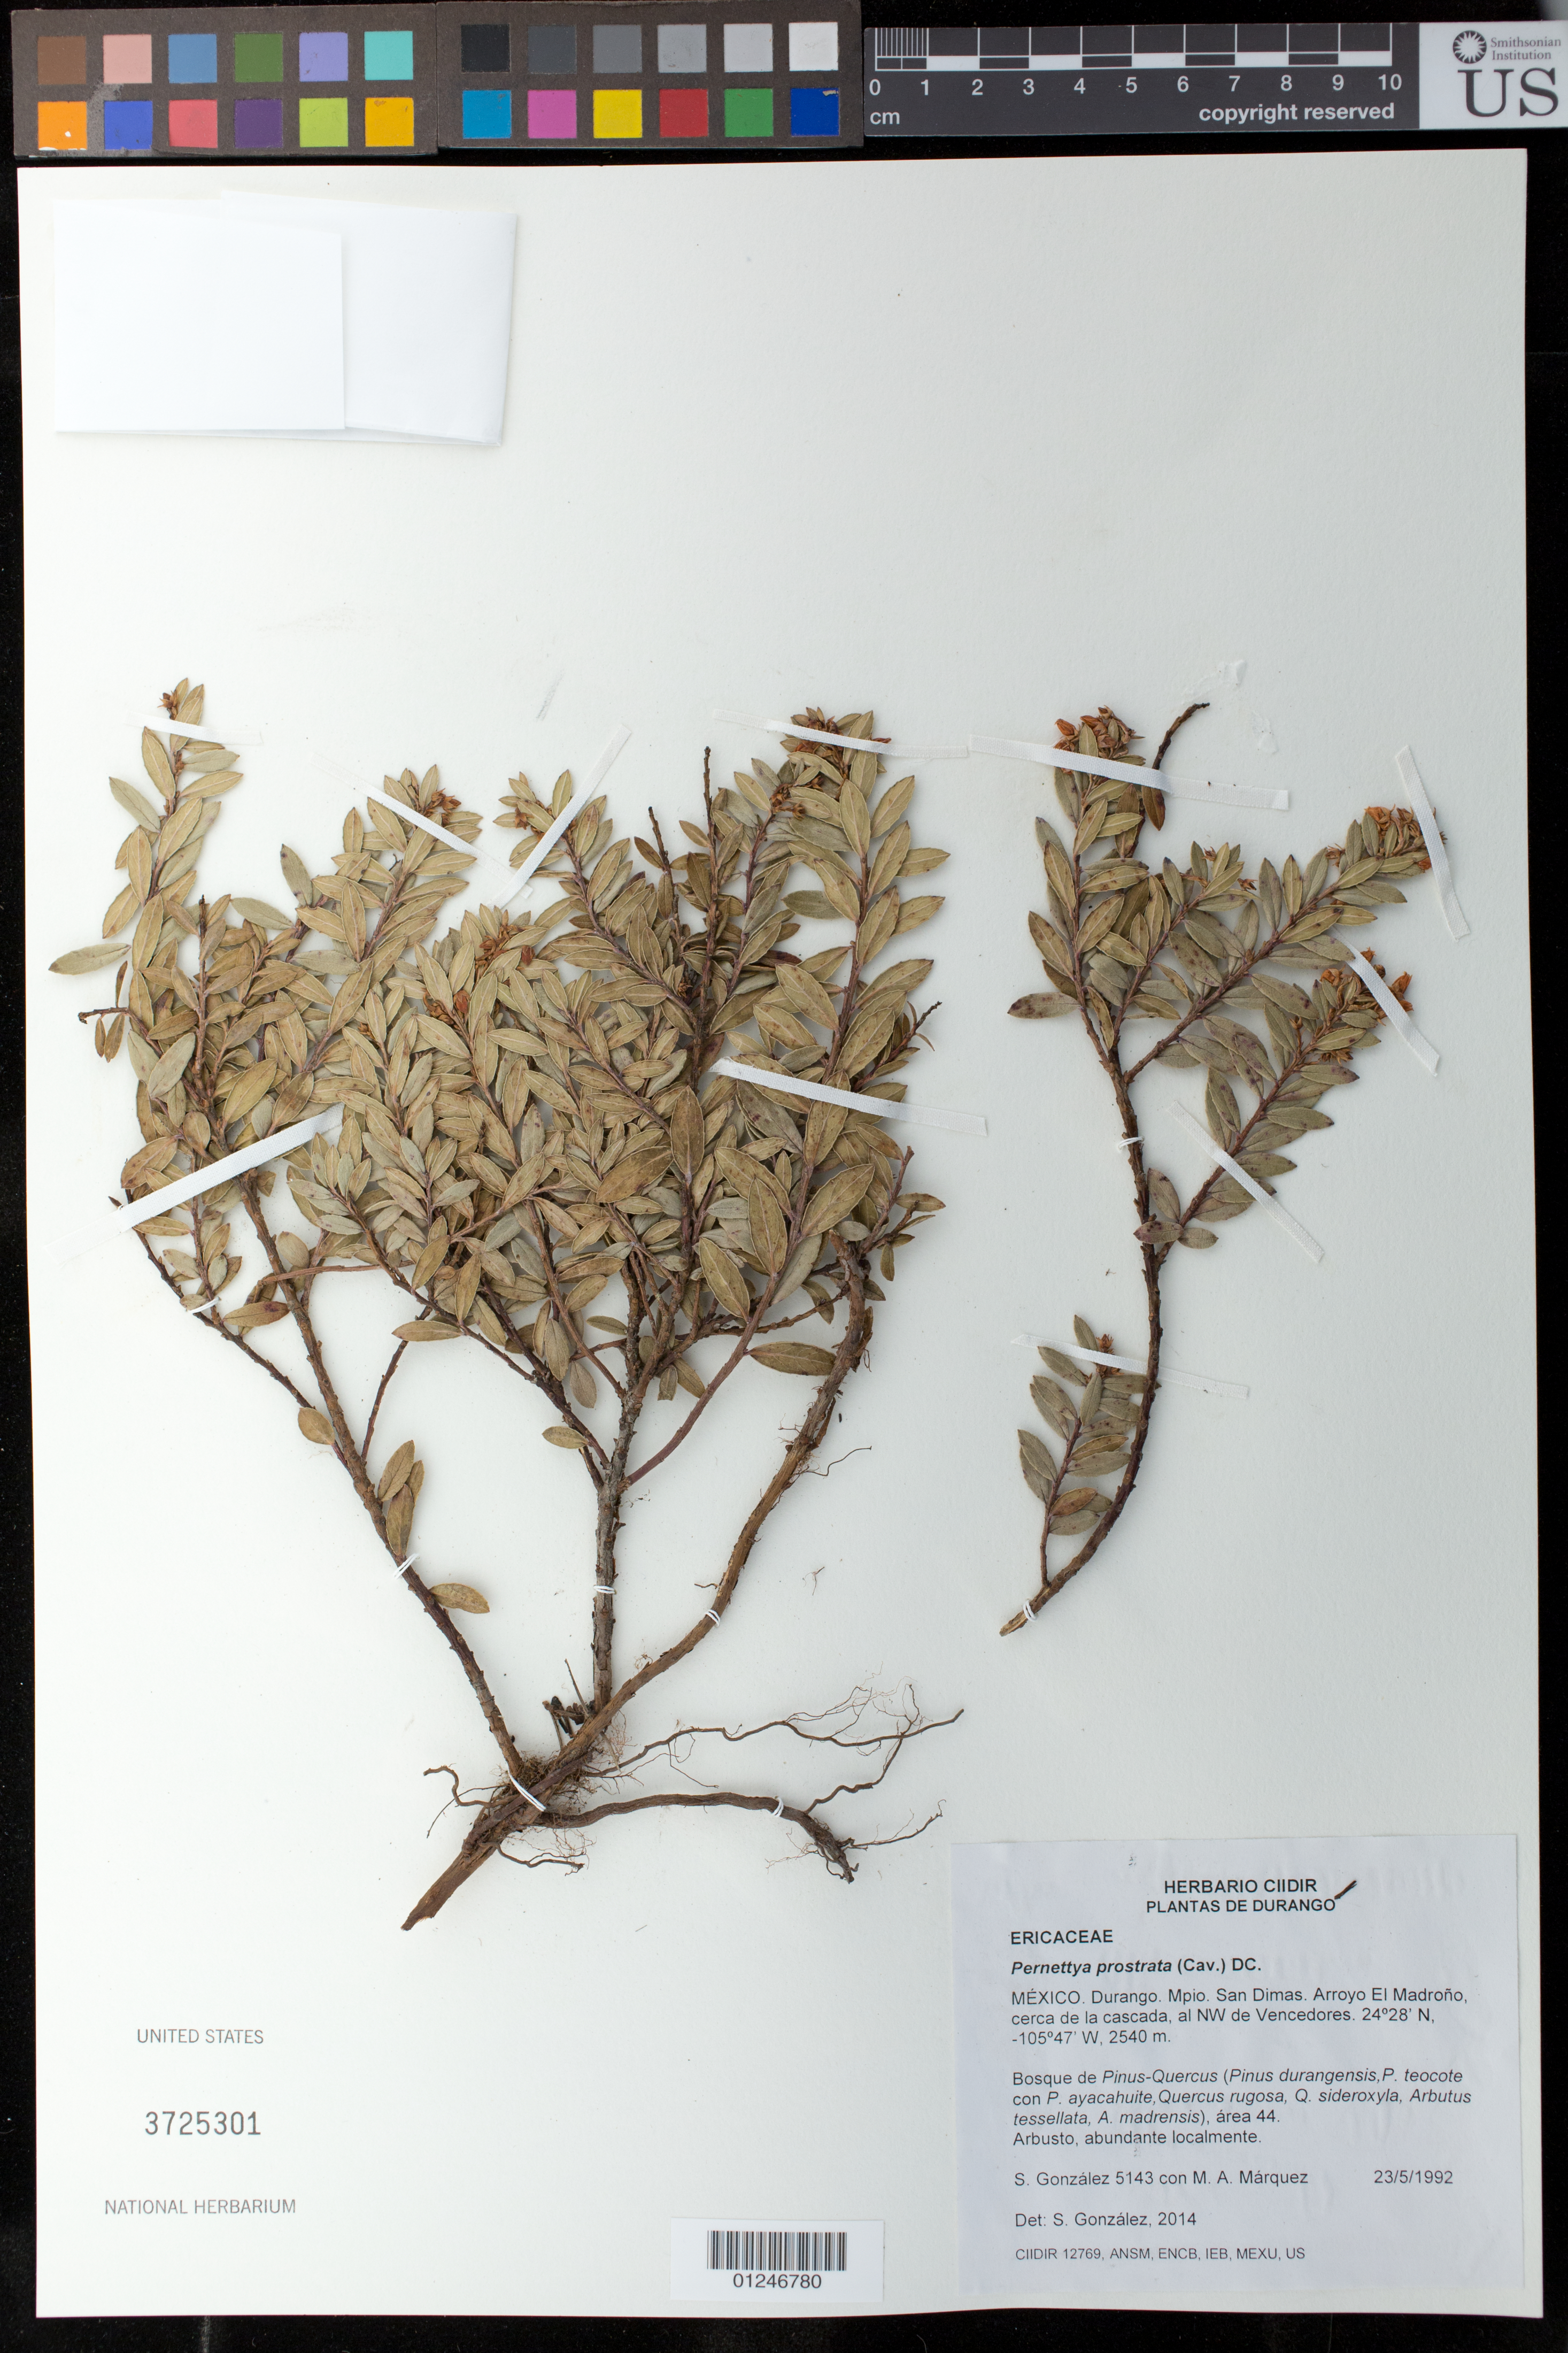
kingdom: Plantae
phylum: Tracheophyta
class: Magnoliopsida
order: Ericales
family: Ericaceae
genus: Pernettya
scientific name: Pernettya prostrata var. prostrata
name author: (Cav.) DC.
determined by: Gonzalez, Sophie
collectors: S. Gonzalez & M. Amaya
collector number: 5143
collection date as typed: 14 Sep 2003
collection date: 1992-05-23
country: Mexico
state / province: Durango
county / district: Sierra Madre Occidental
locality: Mpio, San Dimas, Arroyo El Madrono, cerca de la cascada, al NW de Vencedores.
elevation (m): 2540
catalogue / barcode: US 3725301